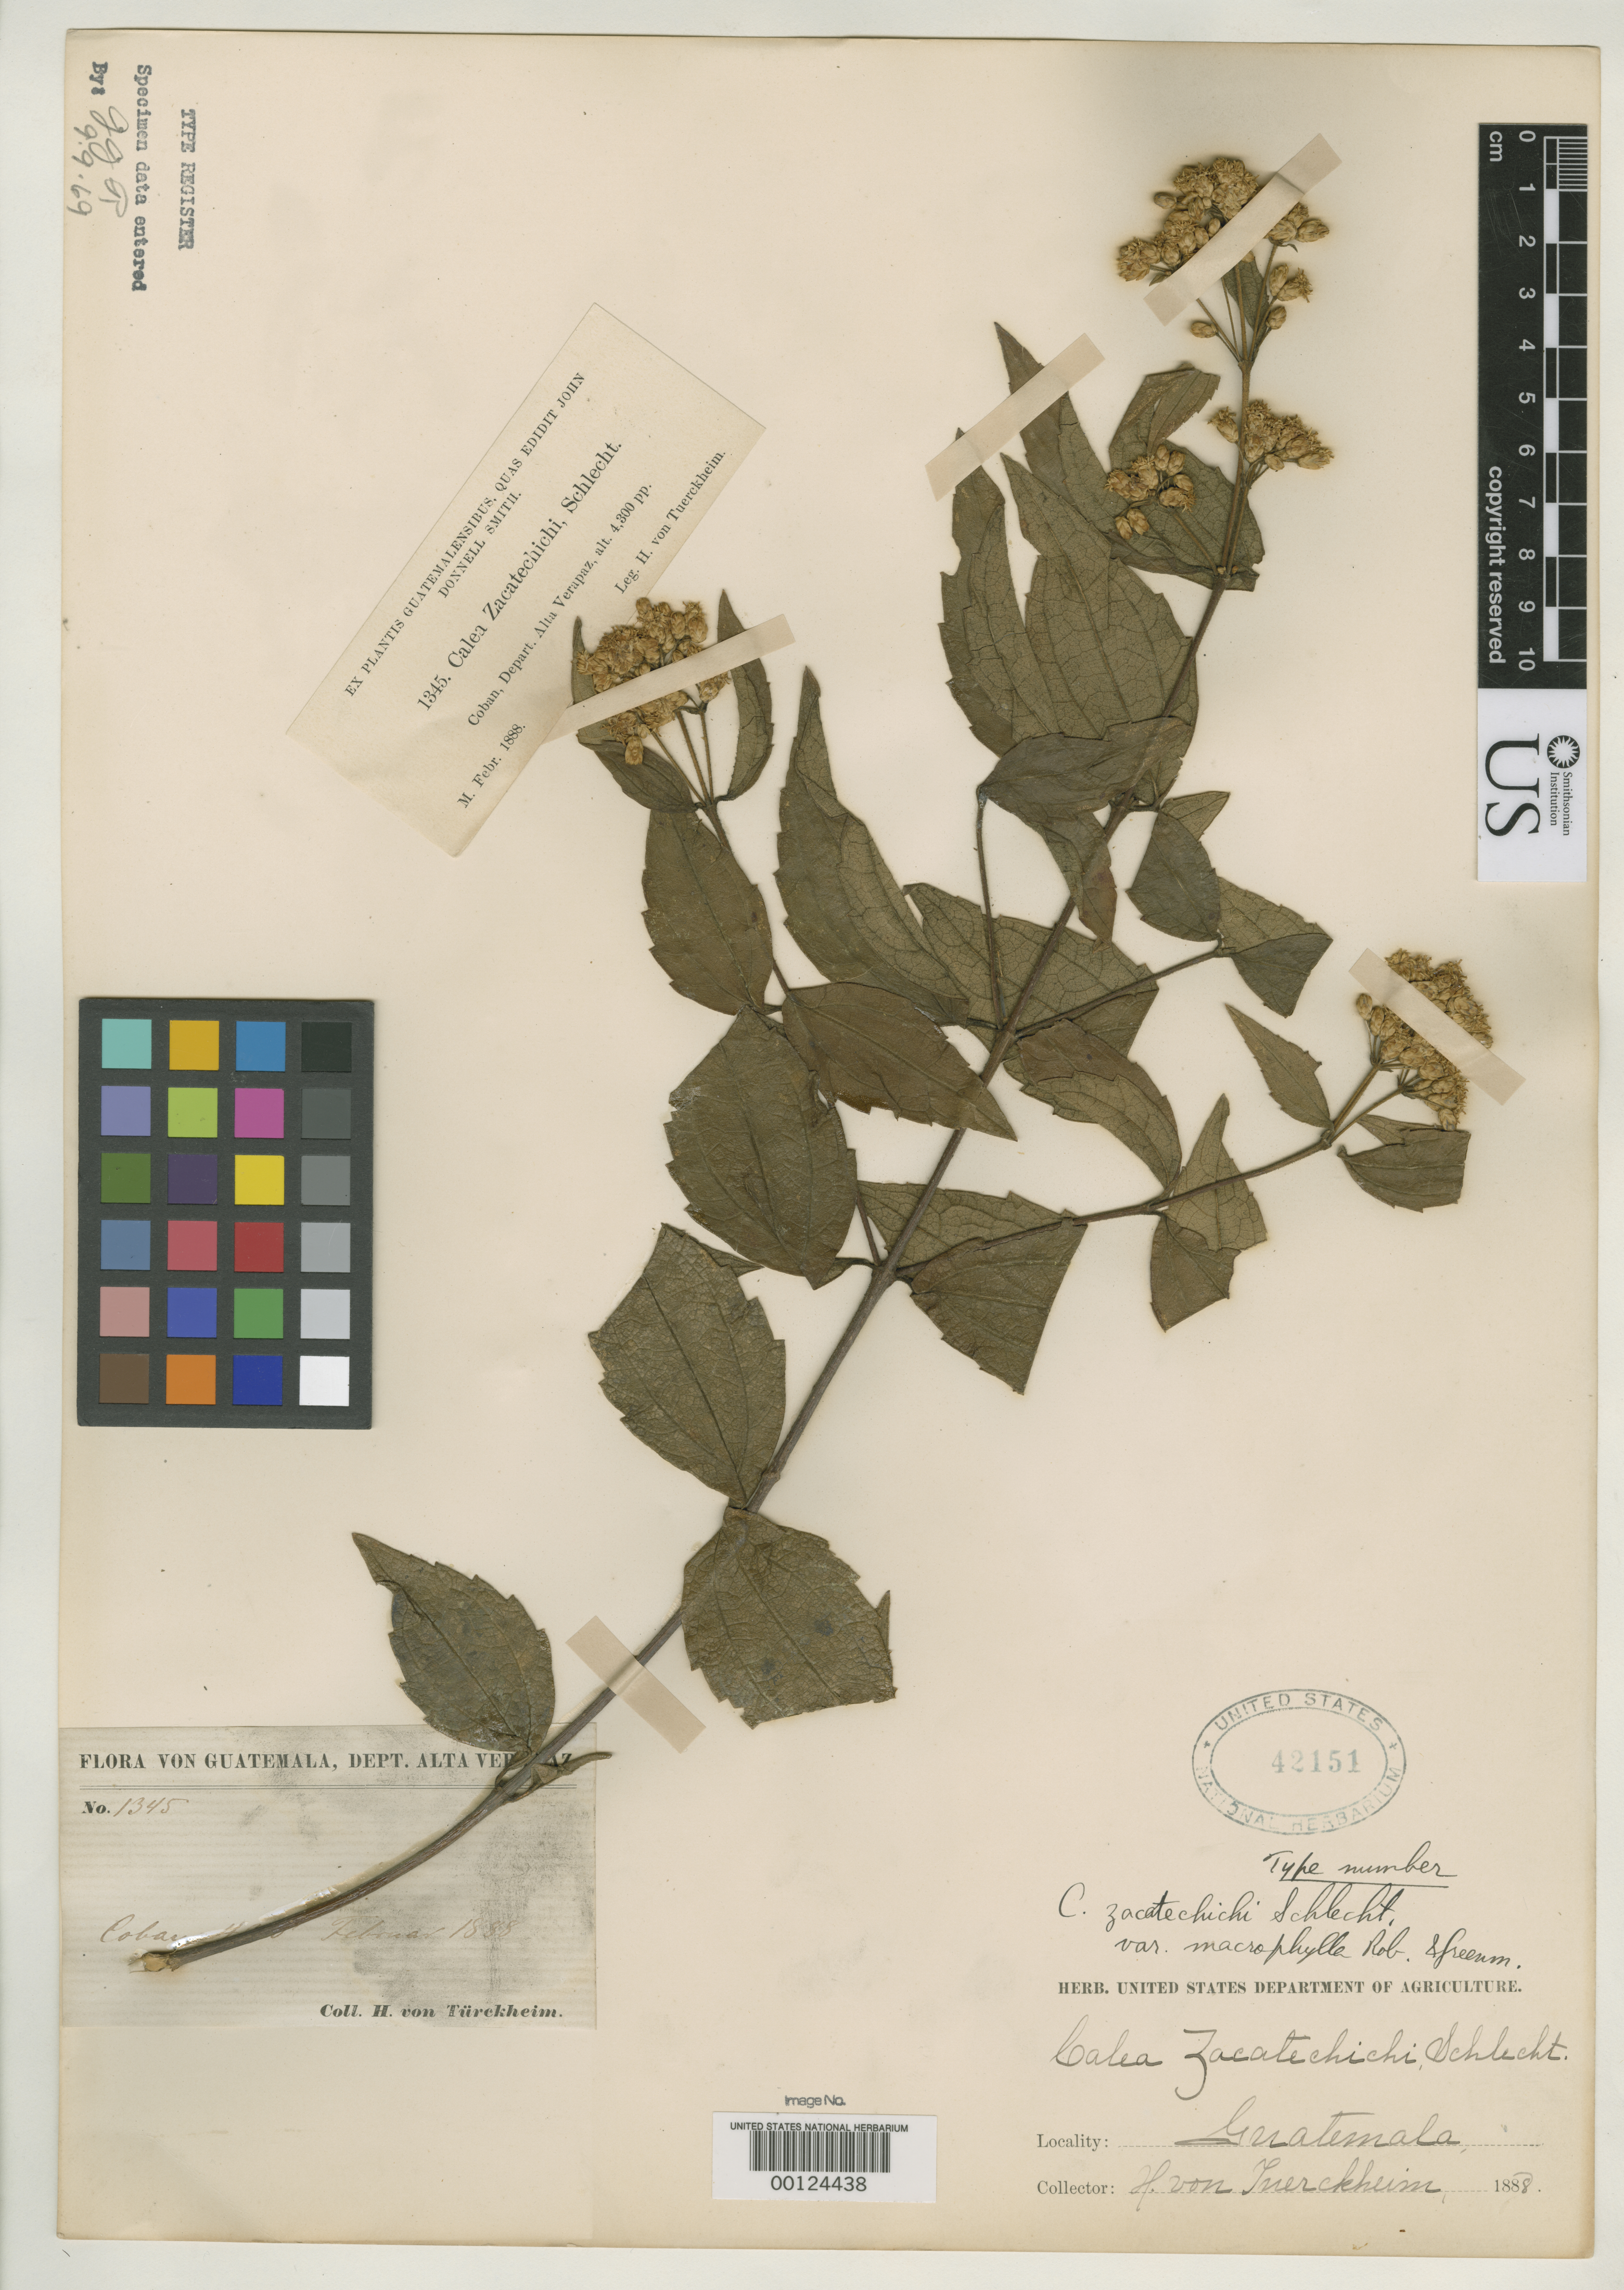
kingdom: Plantae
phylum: Tracheophyta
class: Magnoliopsida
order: Asterales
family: Asteraceae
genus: Calea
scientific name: Calea zacatechichi var. macrophylla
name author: B.L. Rob. & Greenm.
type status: Isosyntype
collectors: H. von Türckheim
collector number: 1345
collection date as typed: Feb 1888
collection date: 1888-02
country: Guatemala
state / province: Alta Verapaz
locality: Cobán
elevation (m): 1311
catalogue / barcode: US 42151